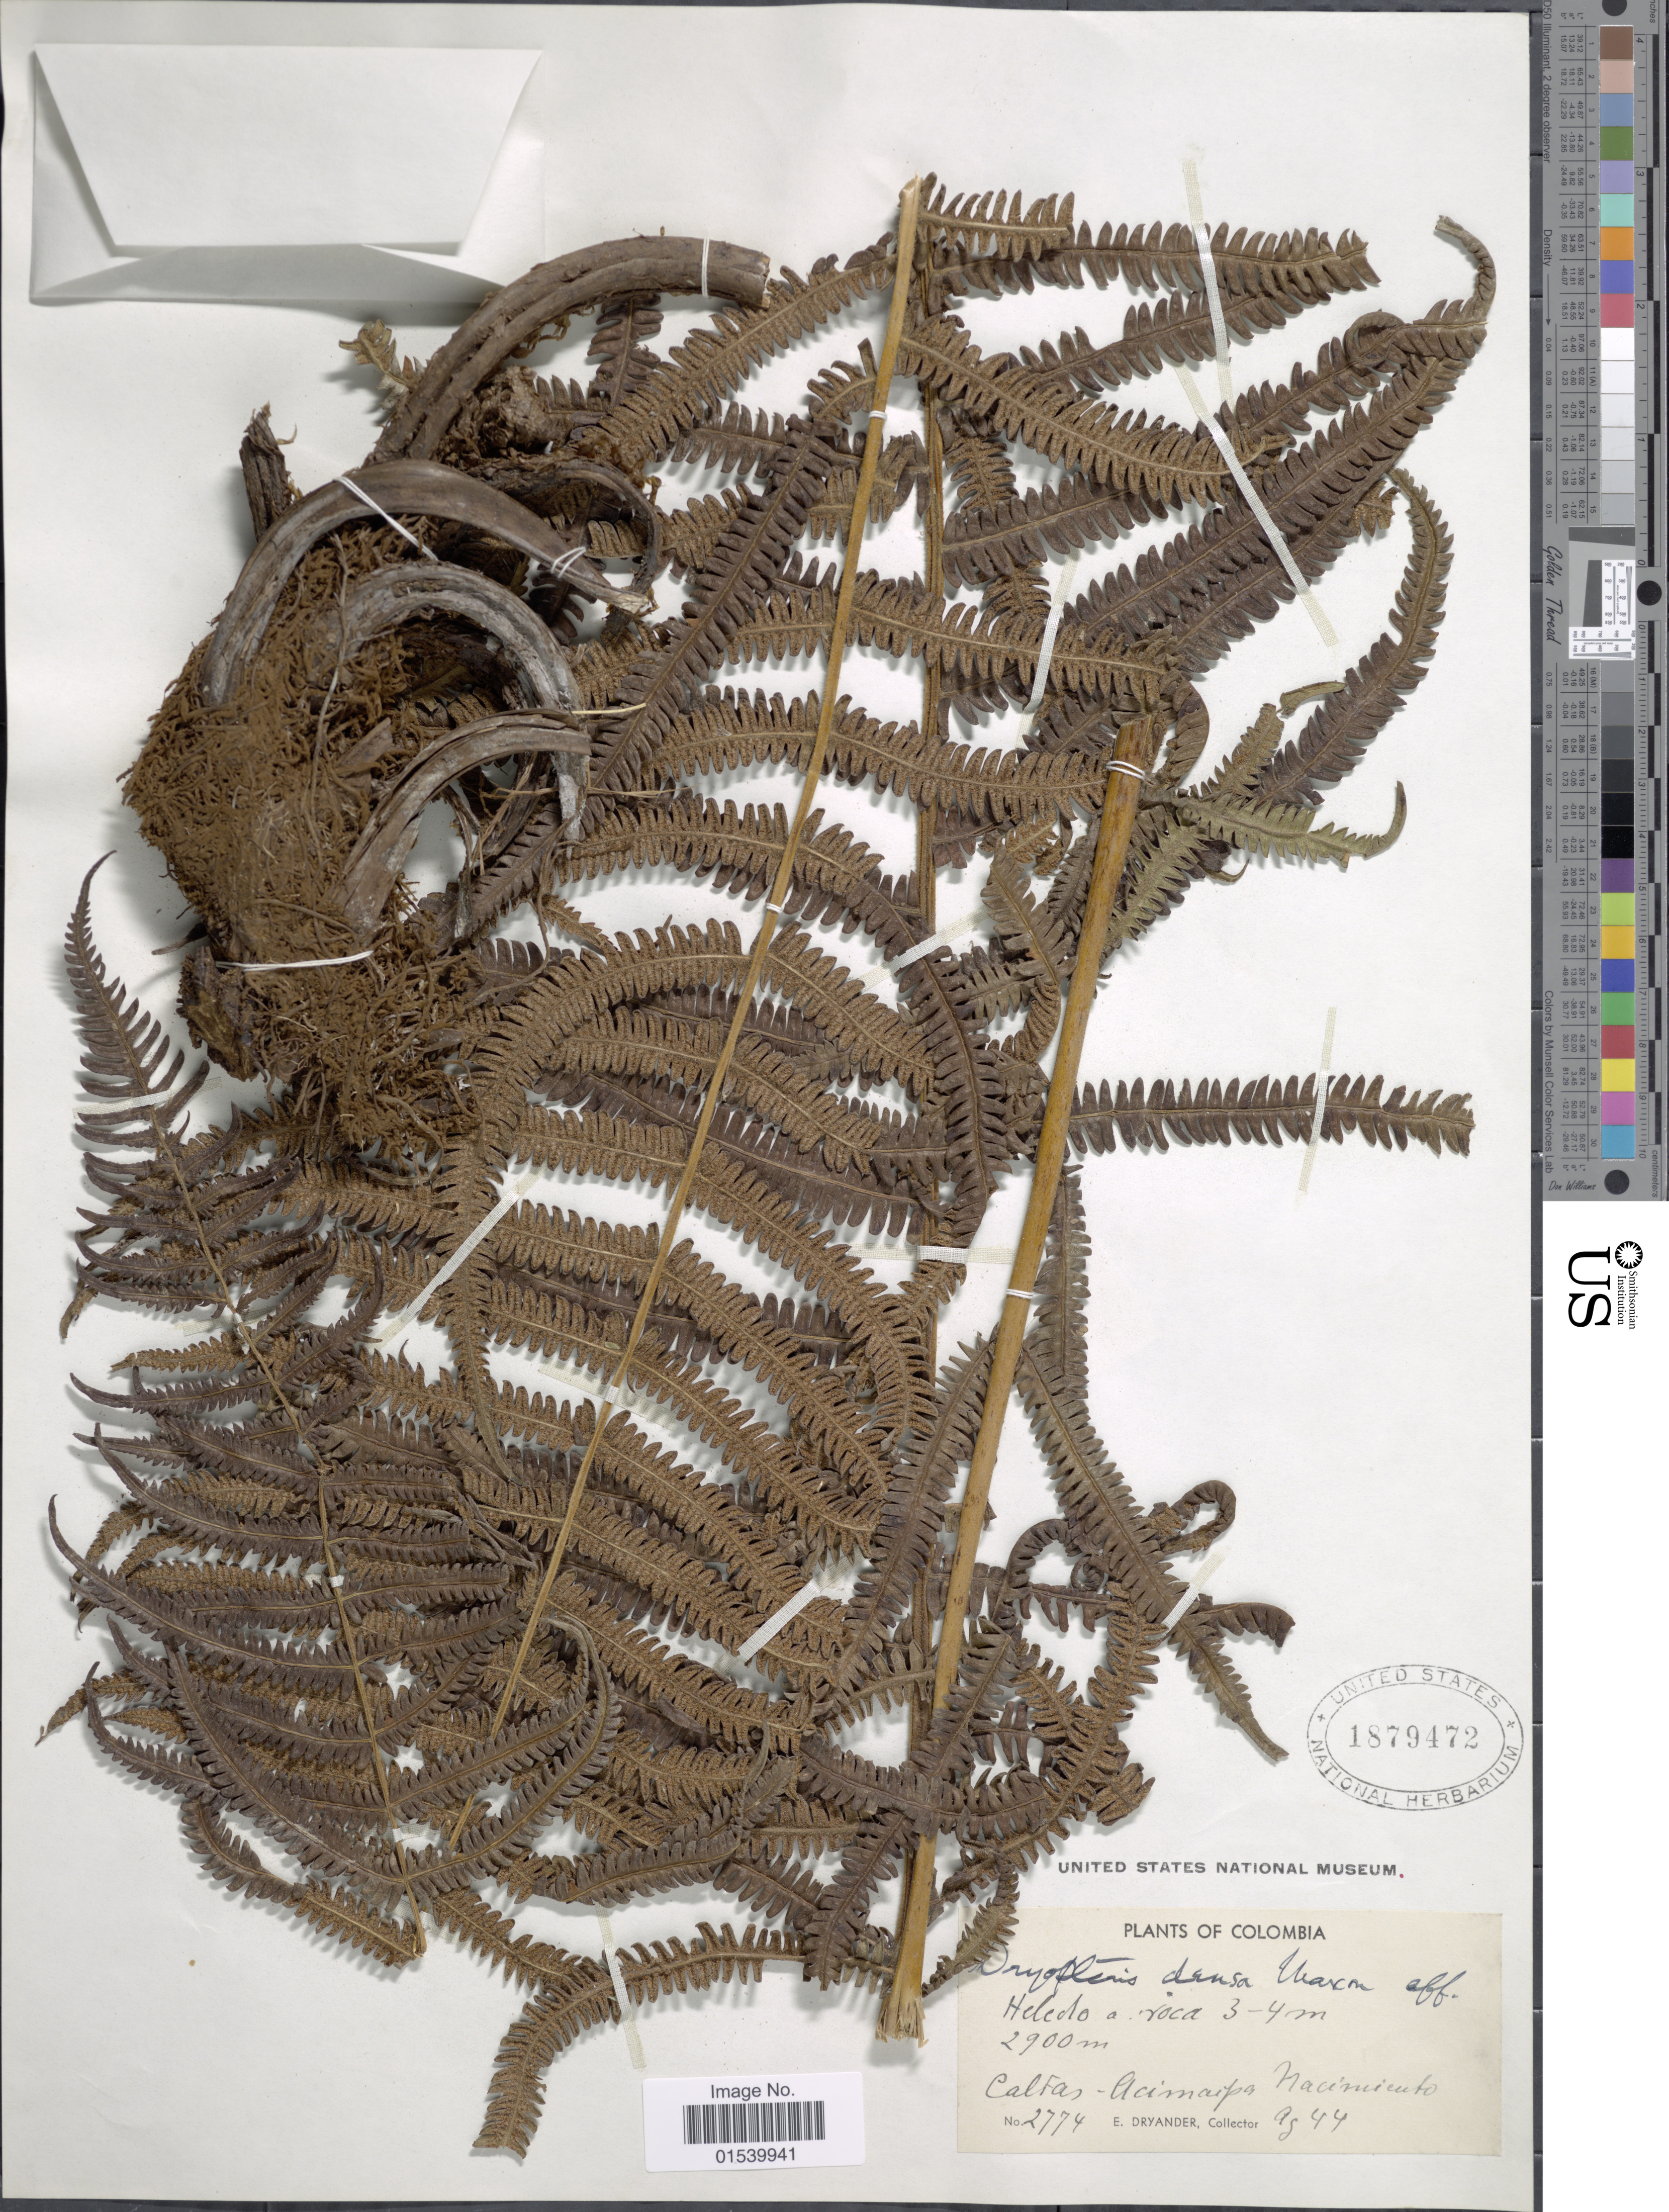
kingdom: Plantae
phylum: Tracheophyta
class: Polypodiopsida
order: Polypodiales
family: Thelypteridaceae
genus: Amauropelta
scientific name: Amauropelta cheilanthoides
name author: (Kunze) Á. Löve & D. Löve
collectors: E. Dryander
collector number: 2774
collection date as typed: Transcribed d/m/y: /8/44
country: Colombia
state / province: Caldas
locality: Acimaipa Nacimiento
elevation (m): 2900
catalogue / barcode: US 1879472